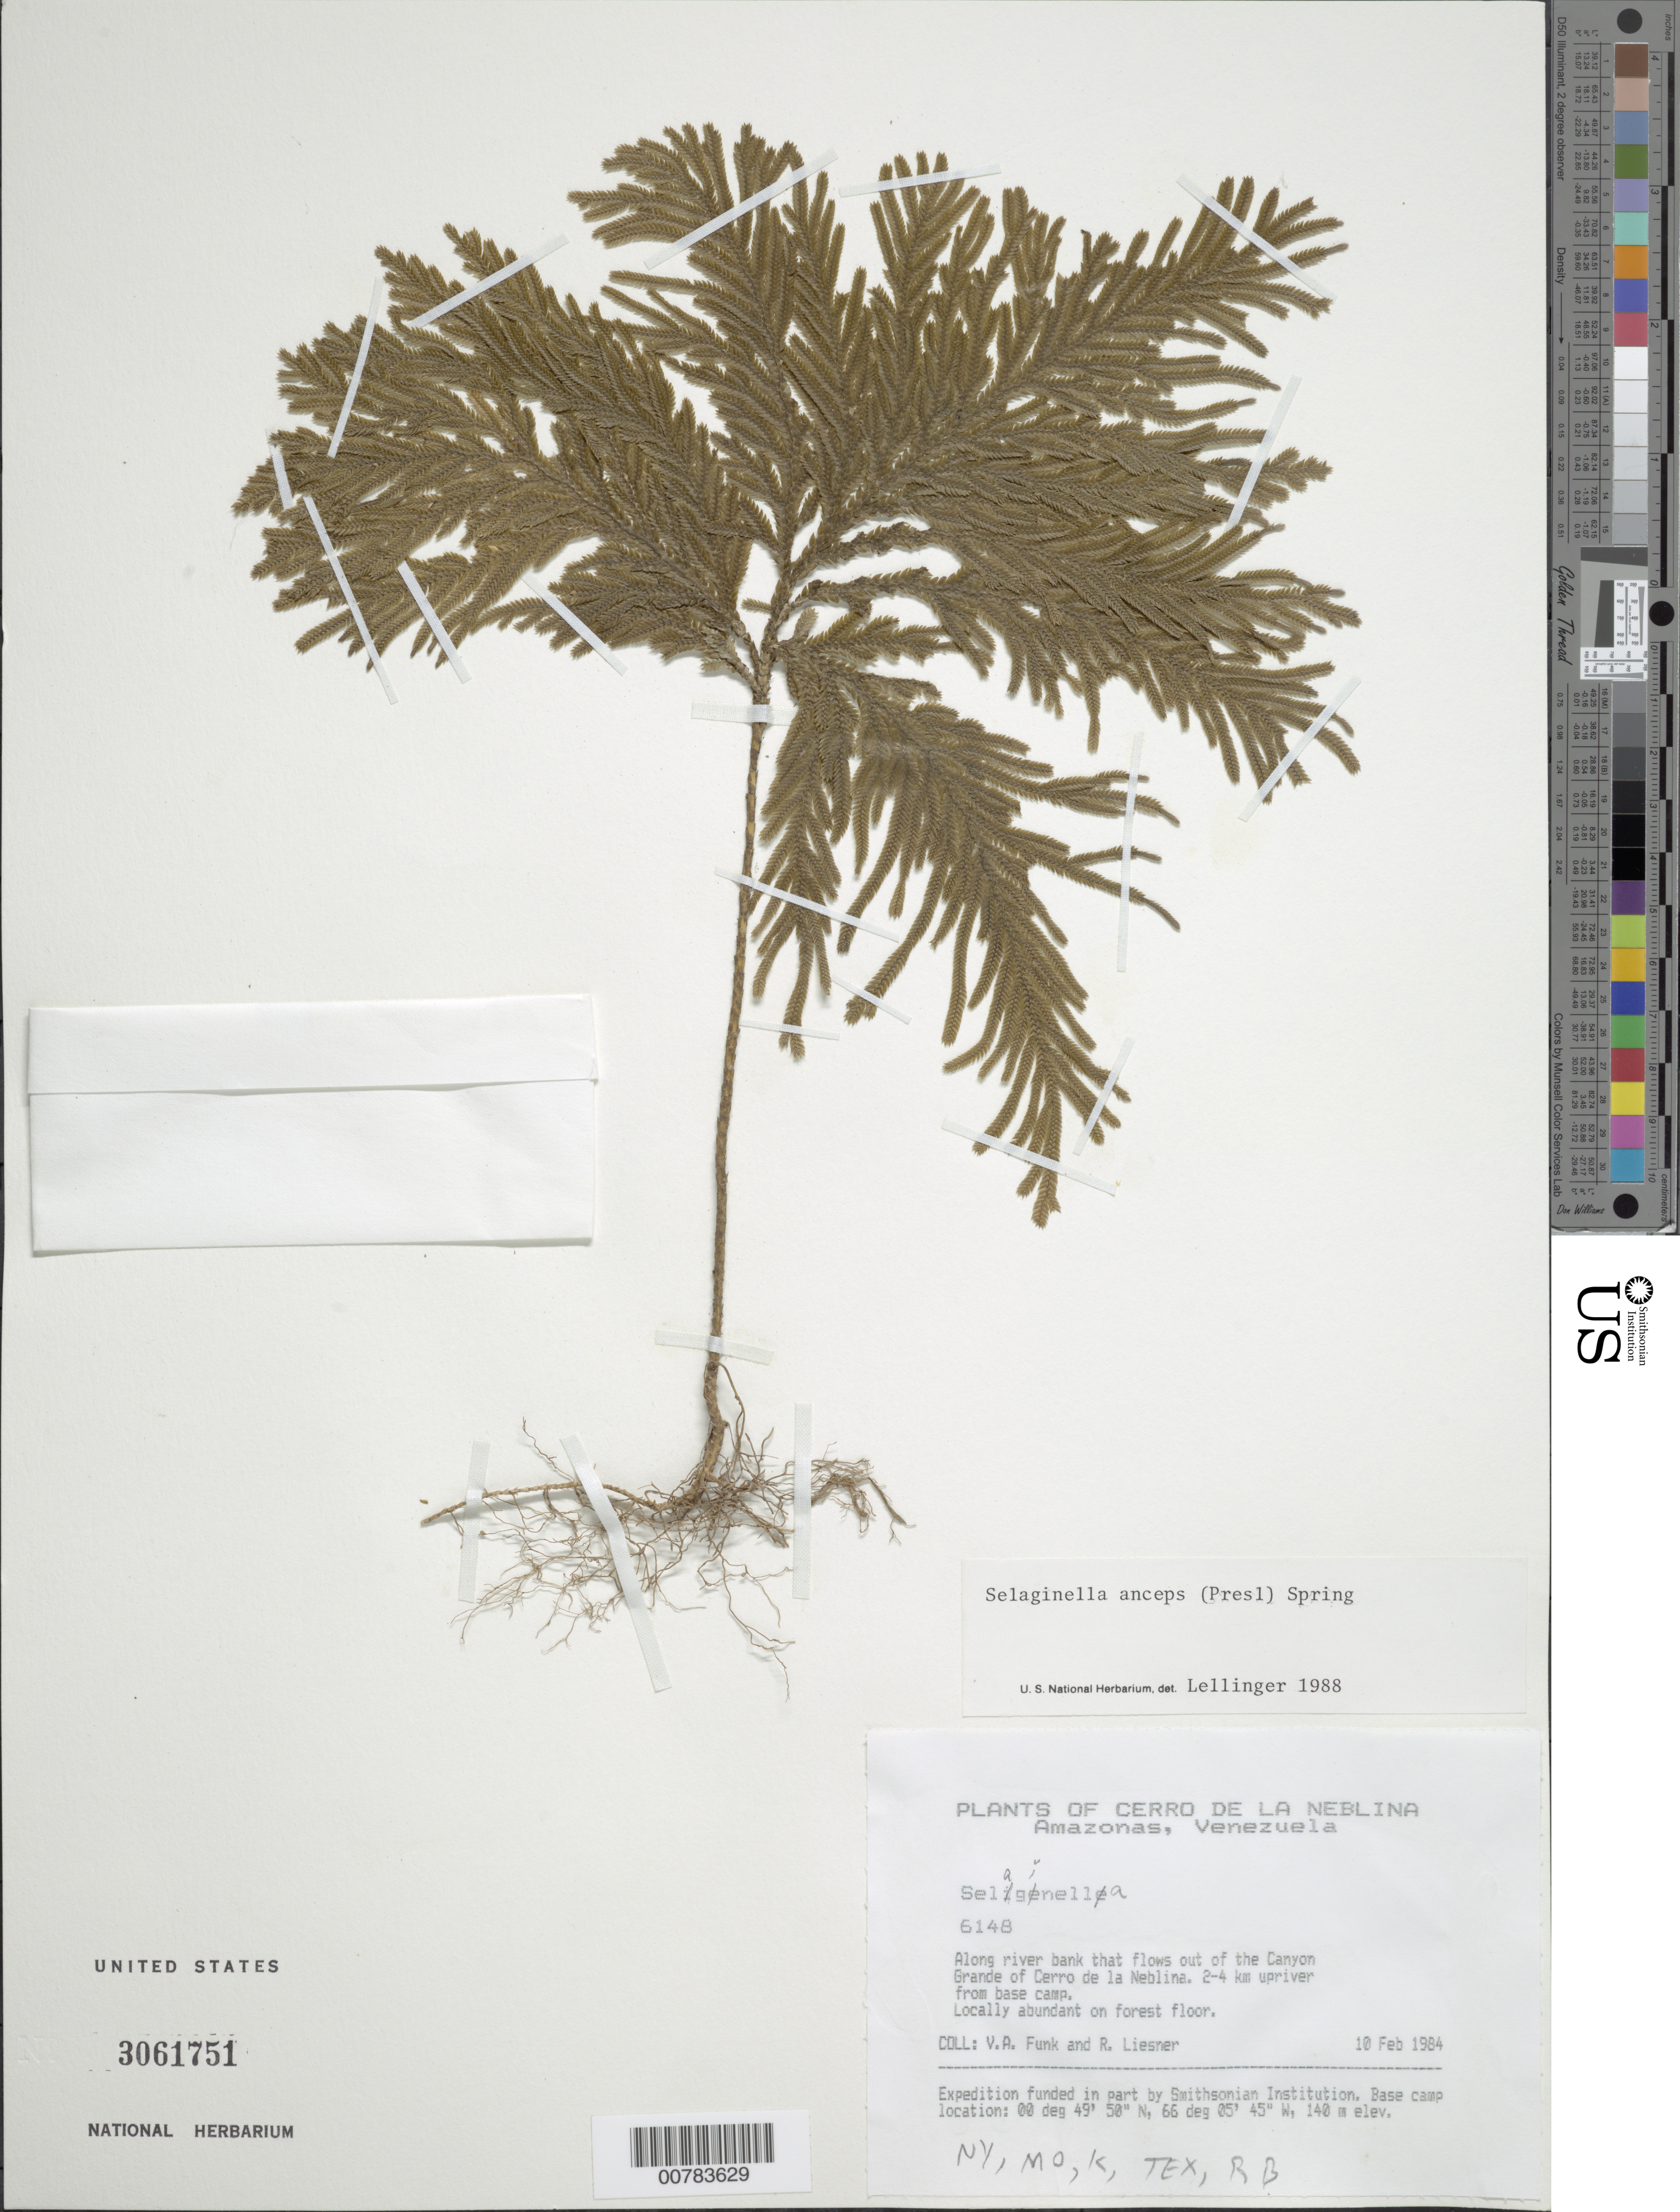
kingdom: Plantae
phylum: Tracheophyta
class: Lycopodiopsida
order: Selaginellales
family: Selaginellaceae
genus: Selaginella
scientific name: Selaginella altheae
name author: Valdespino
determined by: Valdespino, I. A., (PMA), Universidad de Panama (PANAMA)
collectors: V. Funk & R. L. Liesner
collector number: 6148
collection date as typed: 10-Feb-84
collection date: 1984-02-10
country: Venezuela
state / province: Amazonas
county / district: Río Negro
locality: Canyon Grande, Cerro de la Neblina, 2-4 km upriver from base camp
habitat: Forest floor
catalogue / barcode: US 3061751